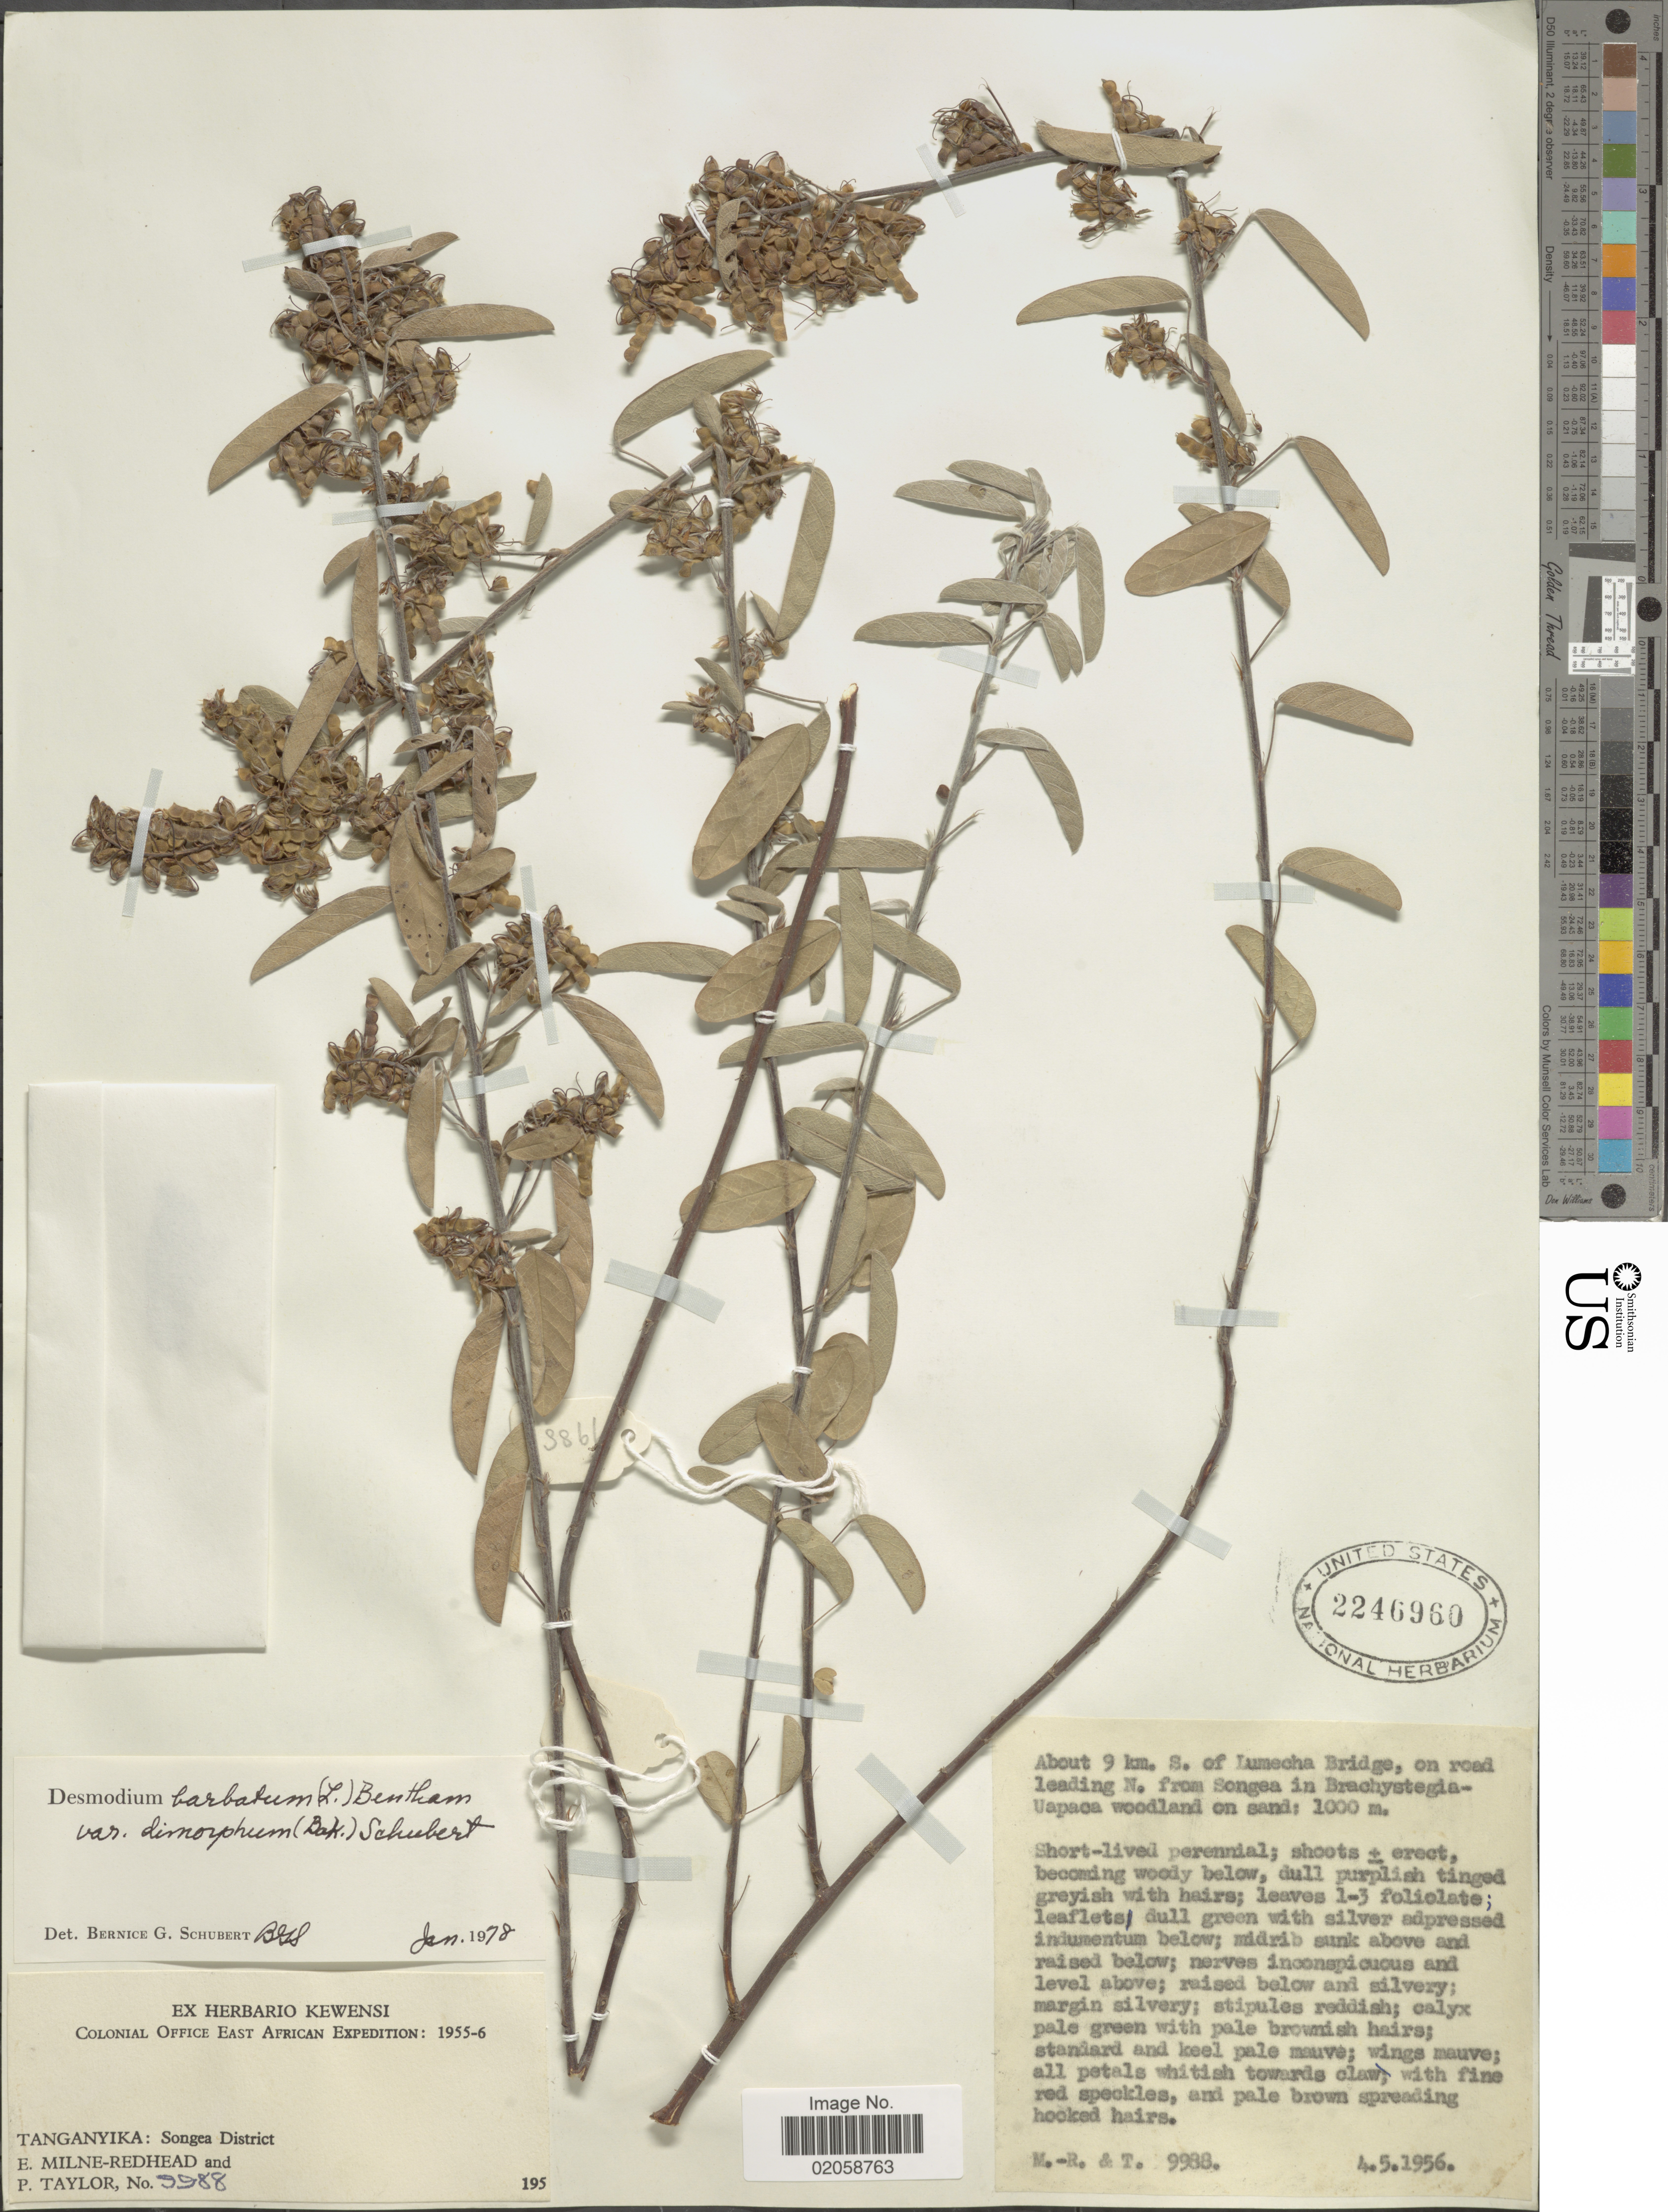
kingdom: Plantae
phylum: Tracheophyta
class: Magnoliopsida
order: Fabales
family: Fabaceae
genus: Grona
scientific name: Grona barbata var. dimorpha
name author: (Welw. ex Baker) H. Ohashi & K. Ohashi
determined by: Strong, Mark T., (BOT), Smithsonian Institution - National Museum of Natural History (UNITED STATES)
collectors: E. W. Milne-Redhead & P. Taylor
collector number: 9988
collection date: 1956-05-04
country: Tanzania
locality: Tanganyika: Songea District. About 9 km. S. of Lumecha Bridge, on road leading N. from Songea in Brachystegia-Uapaca woodland on sand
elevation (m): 1000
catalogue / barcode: US 2246960